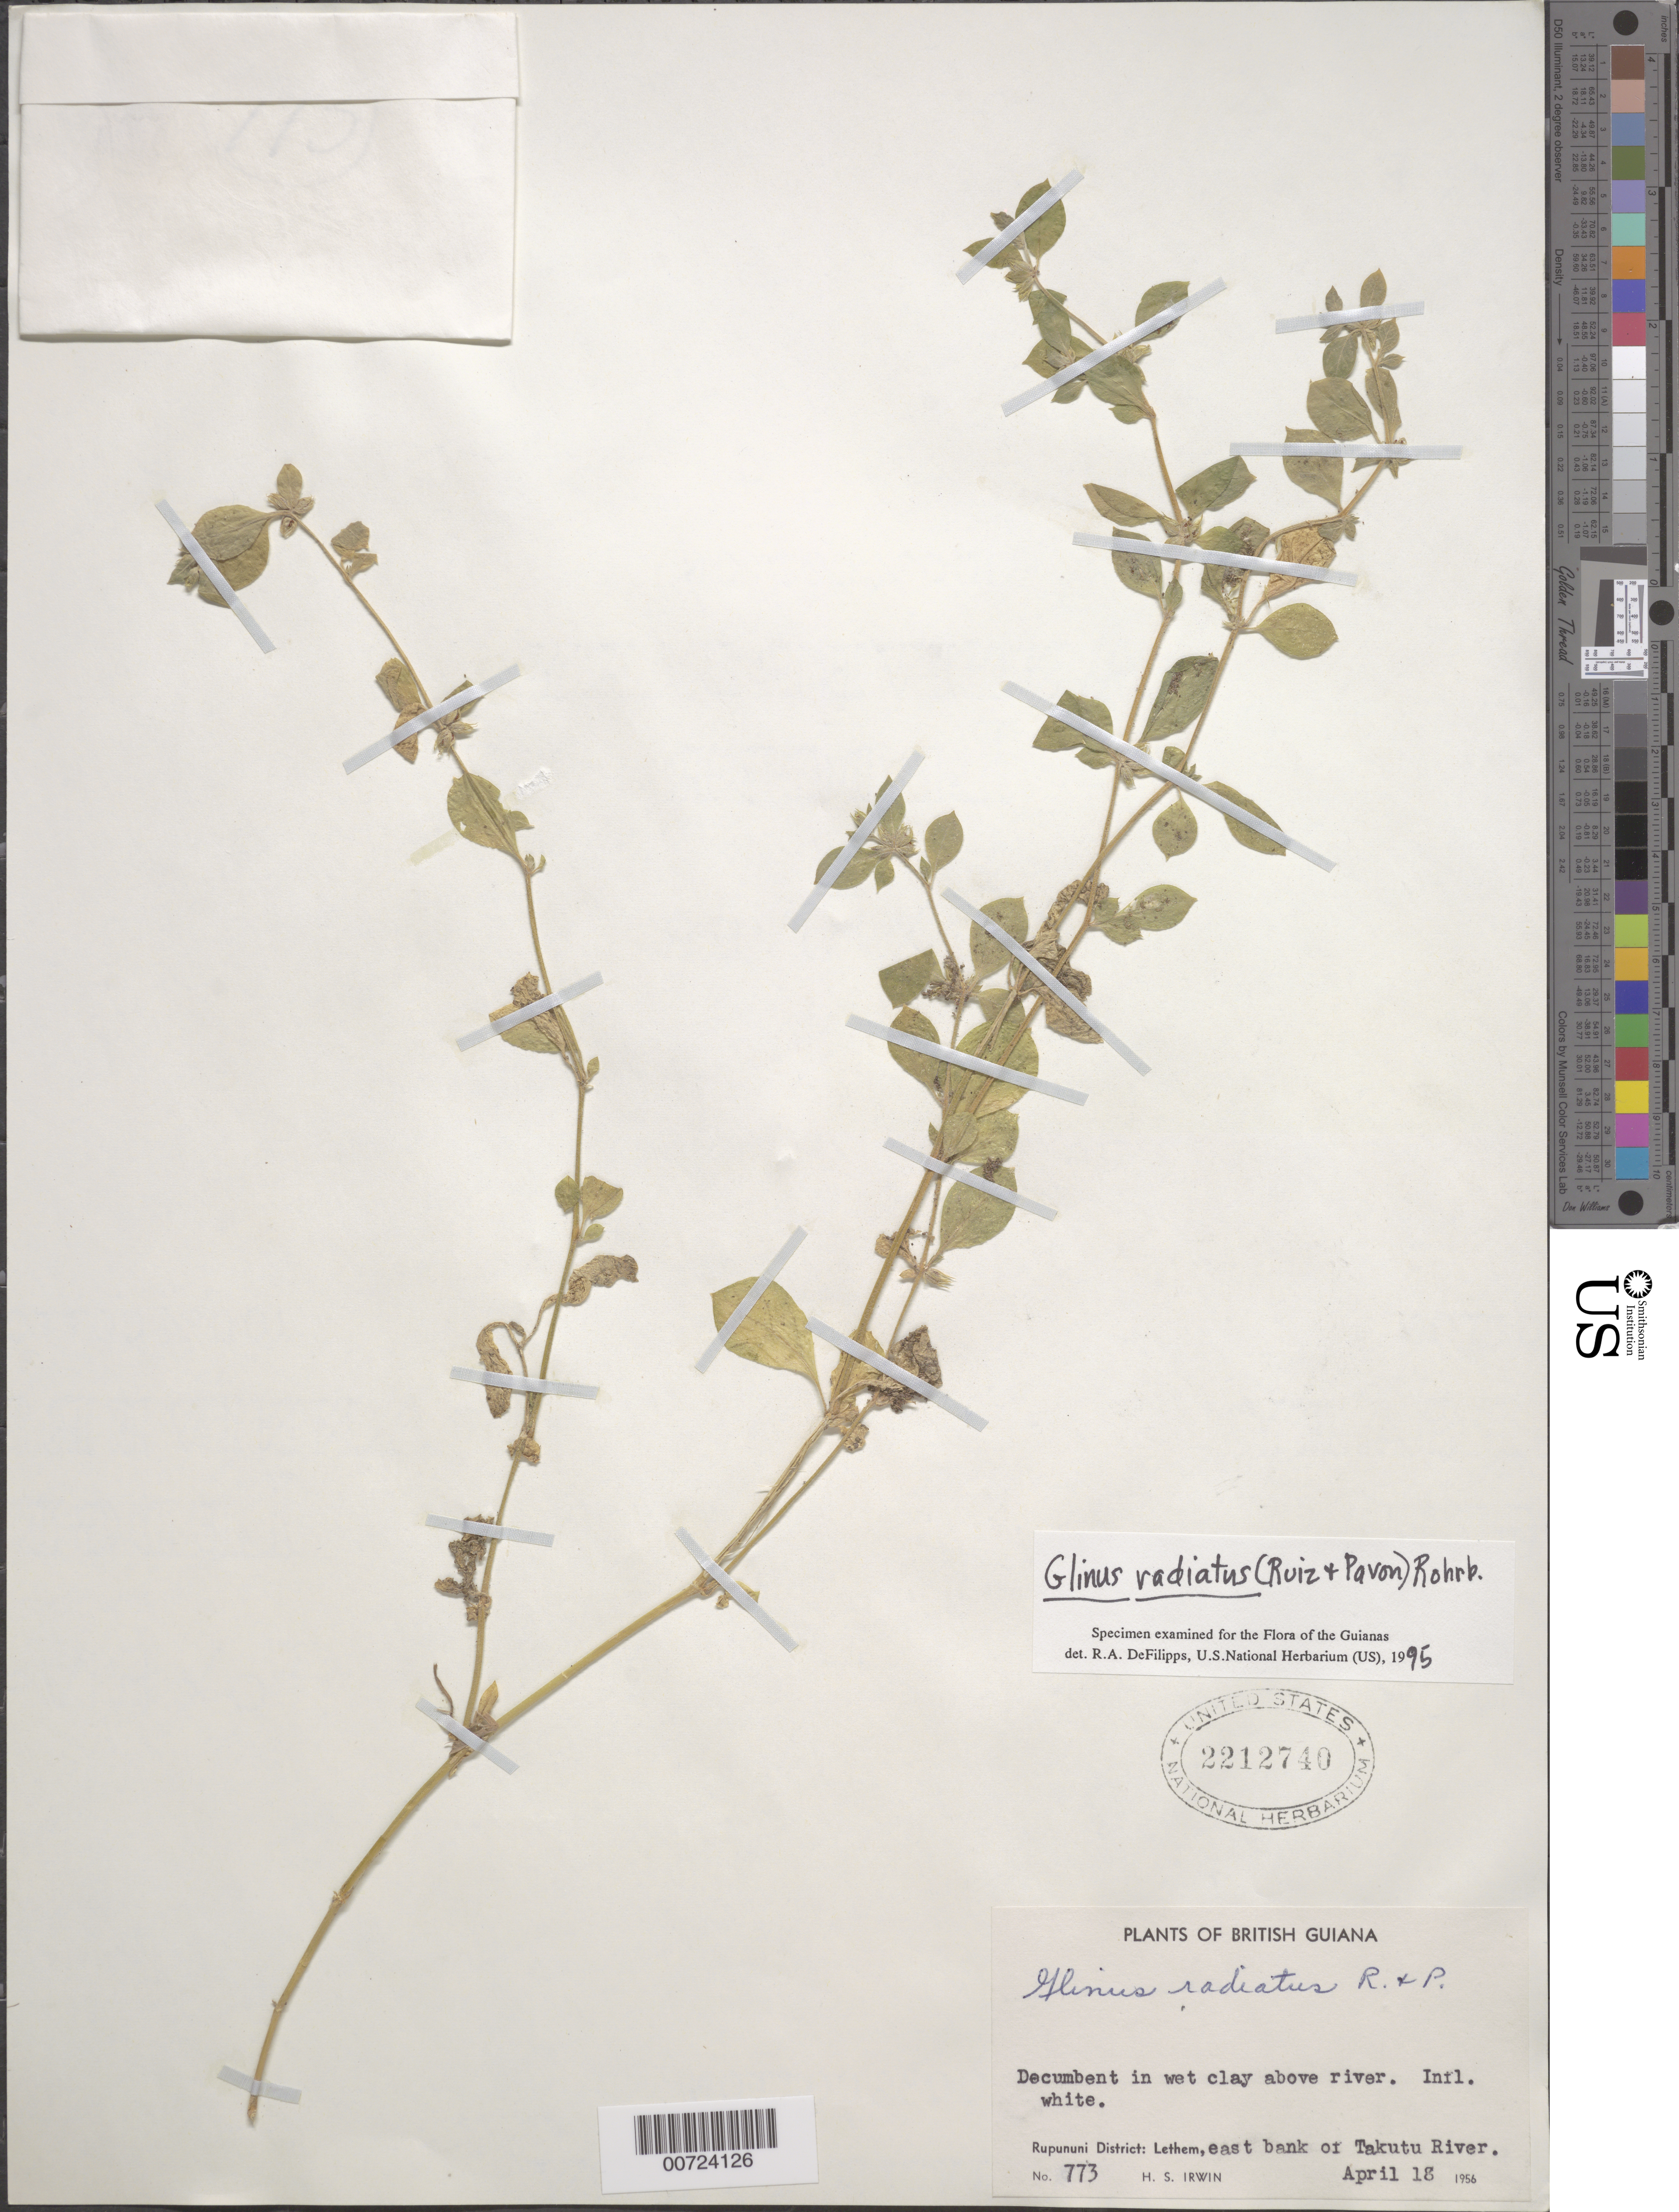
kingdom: Plantae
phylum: Tracheophyta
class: Magnoliopsida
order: Caryophyllales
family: Molluginaceae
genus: Glinus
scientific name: Glinus radiatus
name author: (Ruiz & Pav.) Rohrb.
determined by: DeFilipps, R. A.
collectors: H. Irwin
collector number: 773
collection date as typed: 18-Apr-56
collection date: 1956-04-18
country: Guyana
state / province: U. Takutu-U. Essequibo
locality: Lethem, E bank of Takutu R., Rupununi Dist.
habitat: Wet clay above river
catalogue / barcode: US 2212740